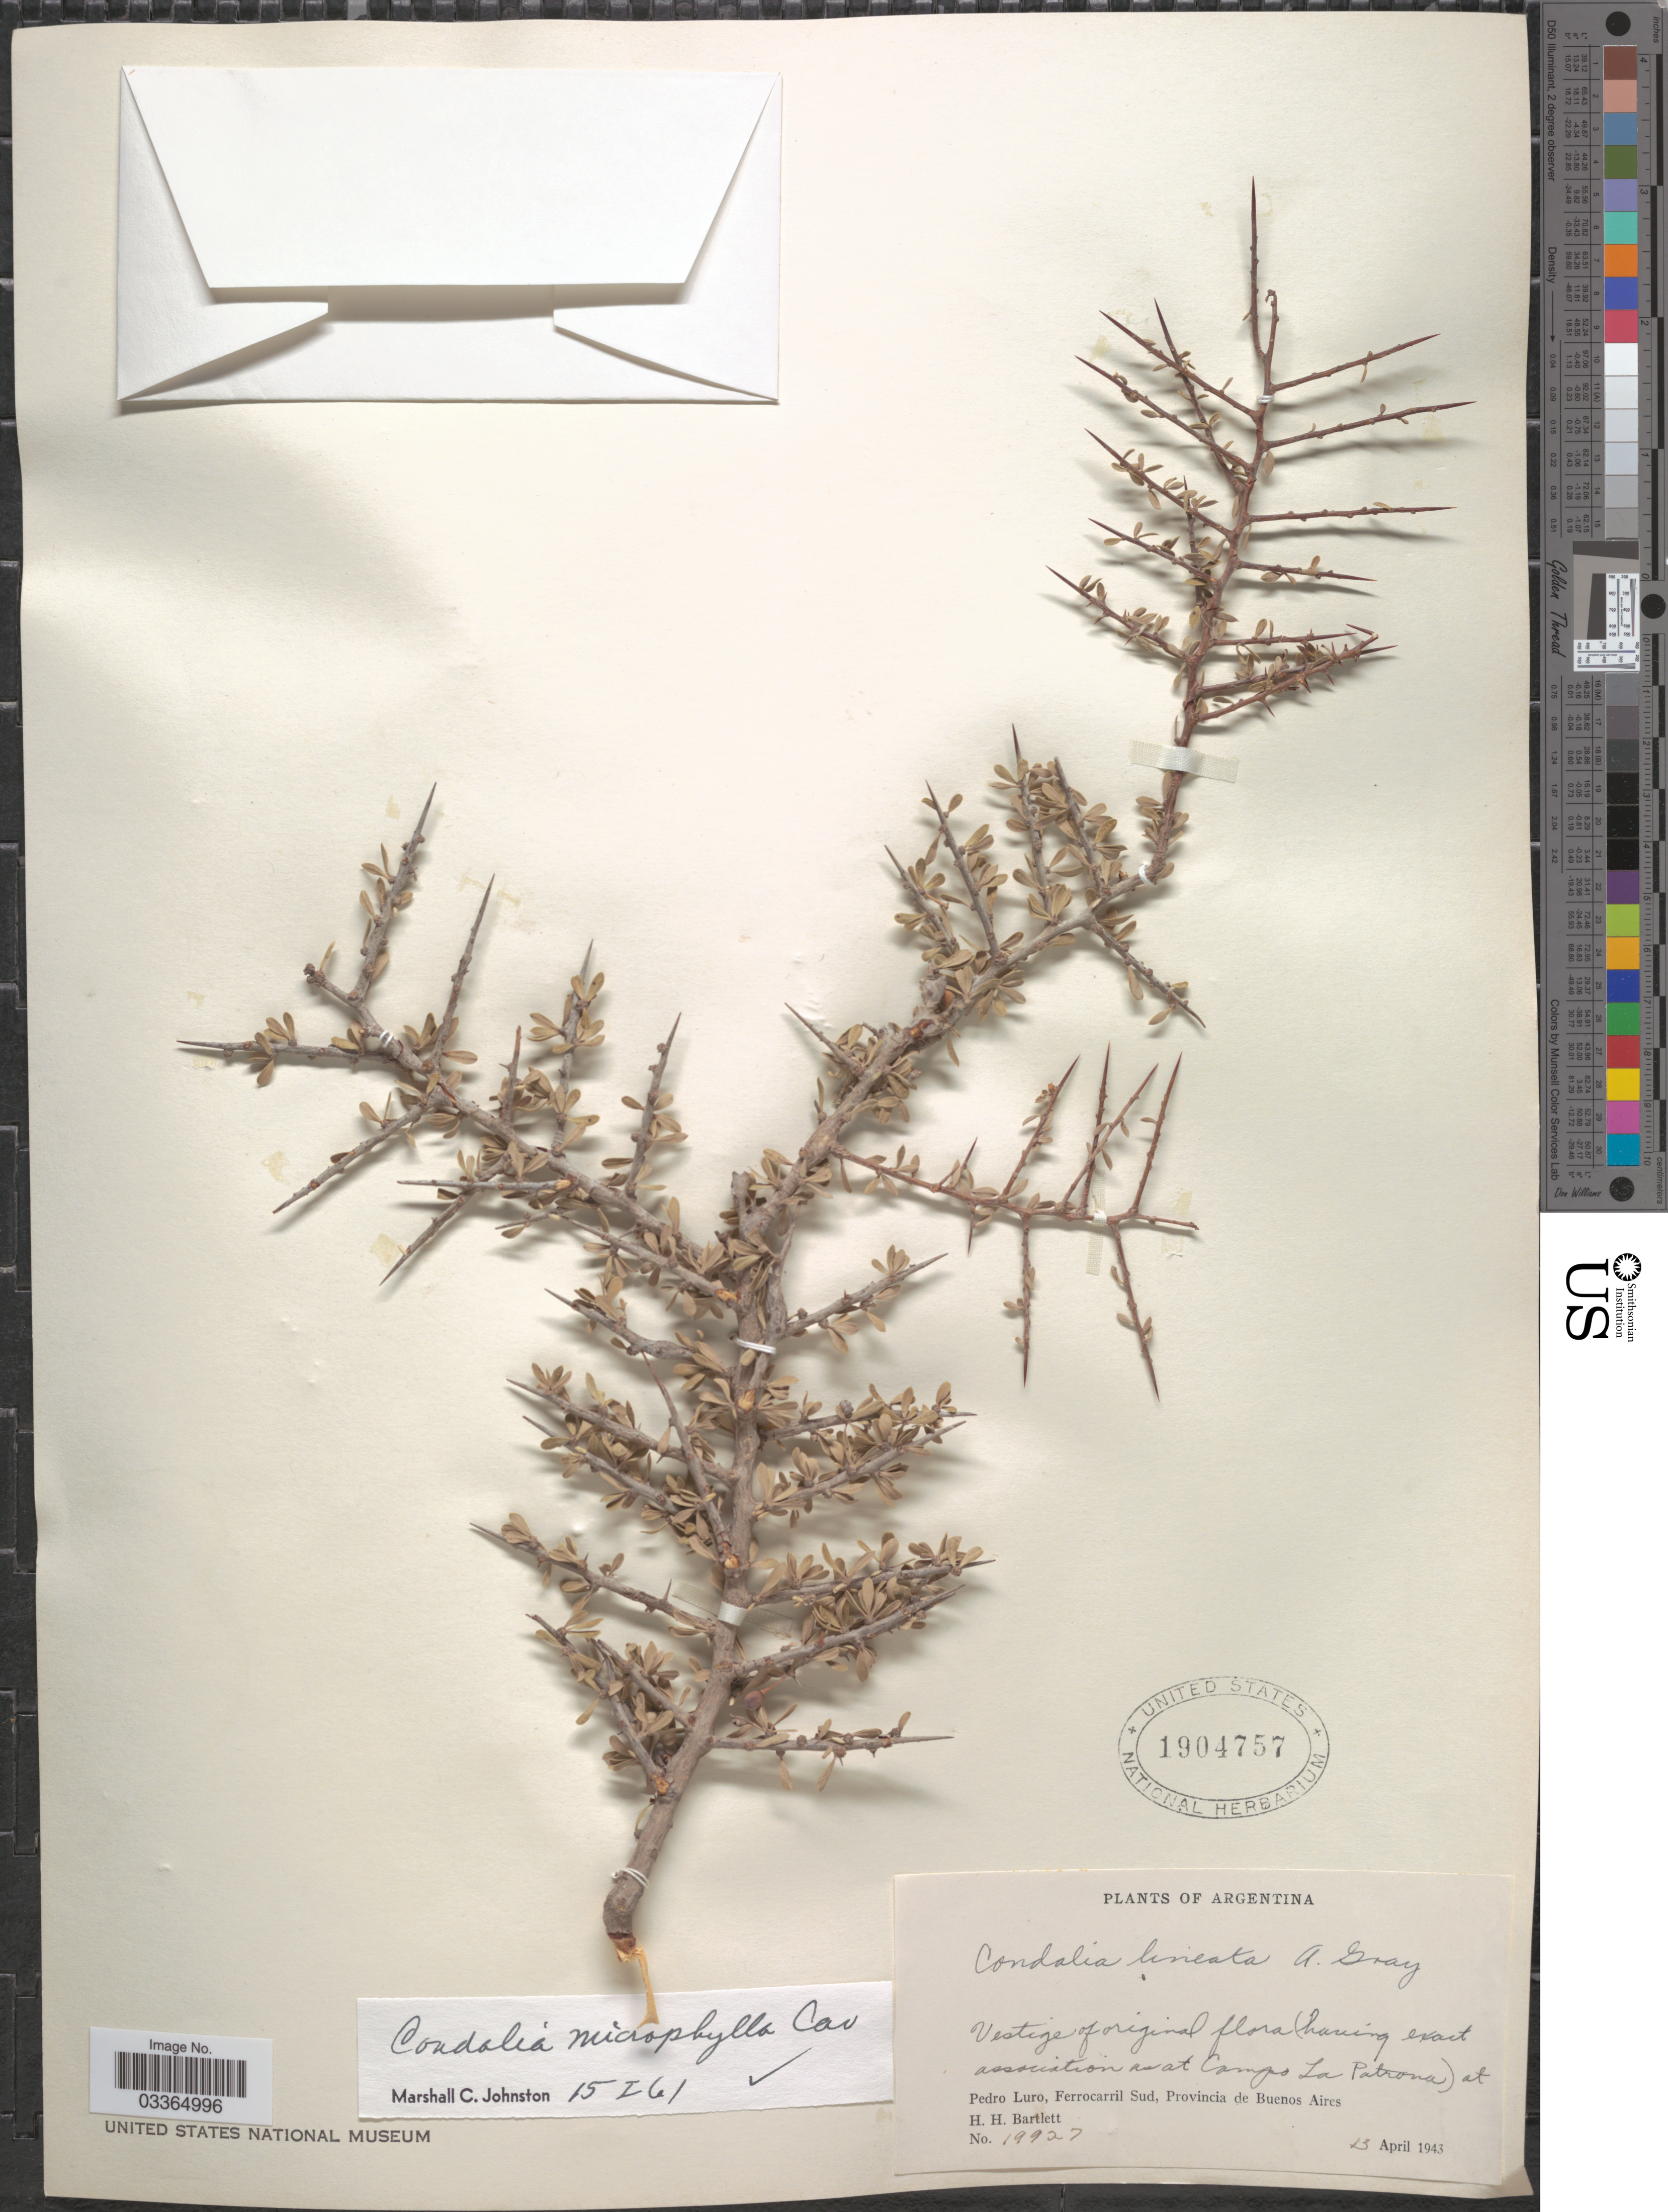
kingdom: Plantae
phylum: Tracheophyta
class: Magnoliopsida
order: Rosales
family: Rhamnaceae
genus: Condalia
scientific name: Condalia microphylla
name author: Cav.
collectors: H. H. Bartlett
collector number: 19927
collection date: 1943-04-23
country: Argentina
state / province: Buenos Aires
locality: (Campo La Patrona) [unsure placement] at Pedro Luro, Ferrocarril Sud.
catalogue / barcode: US 1904757